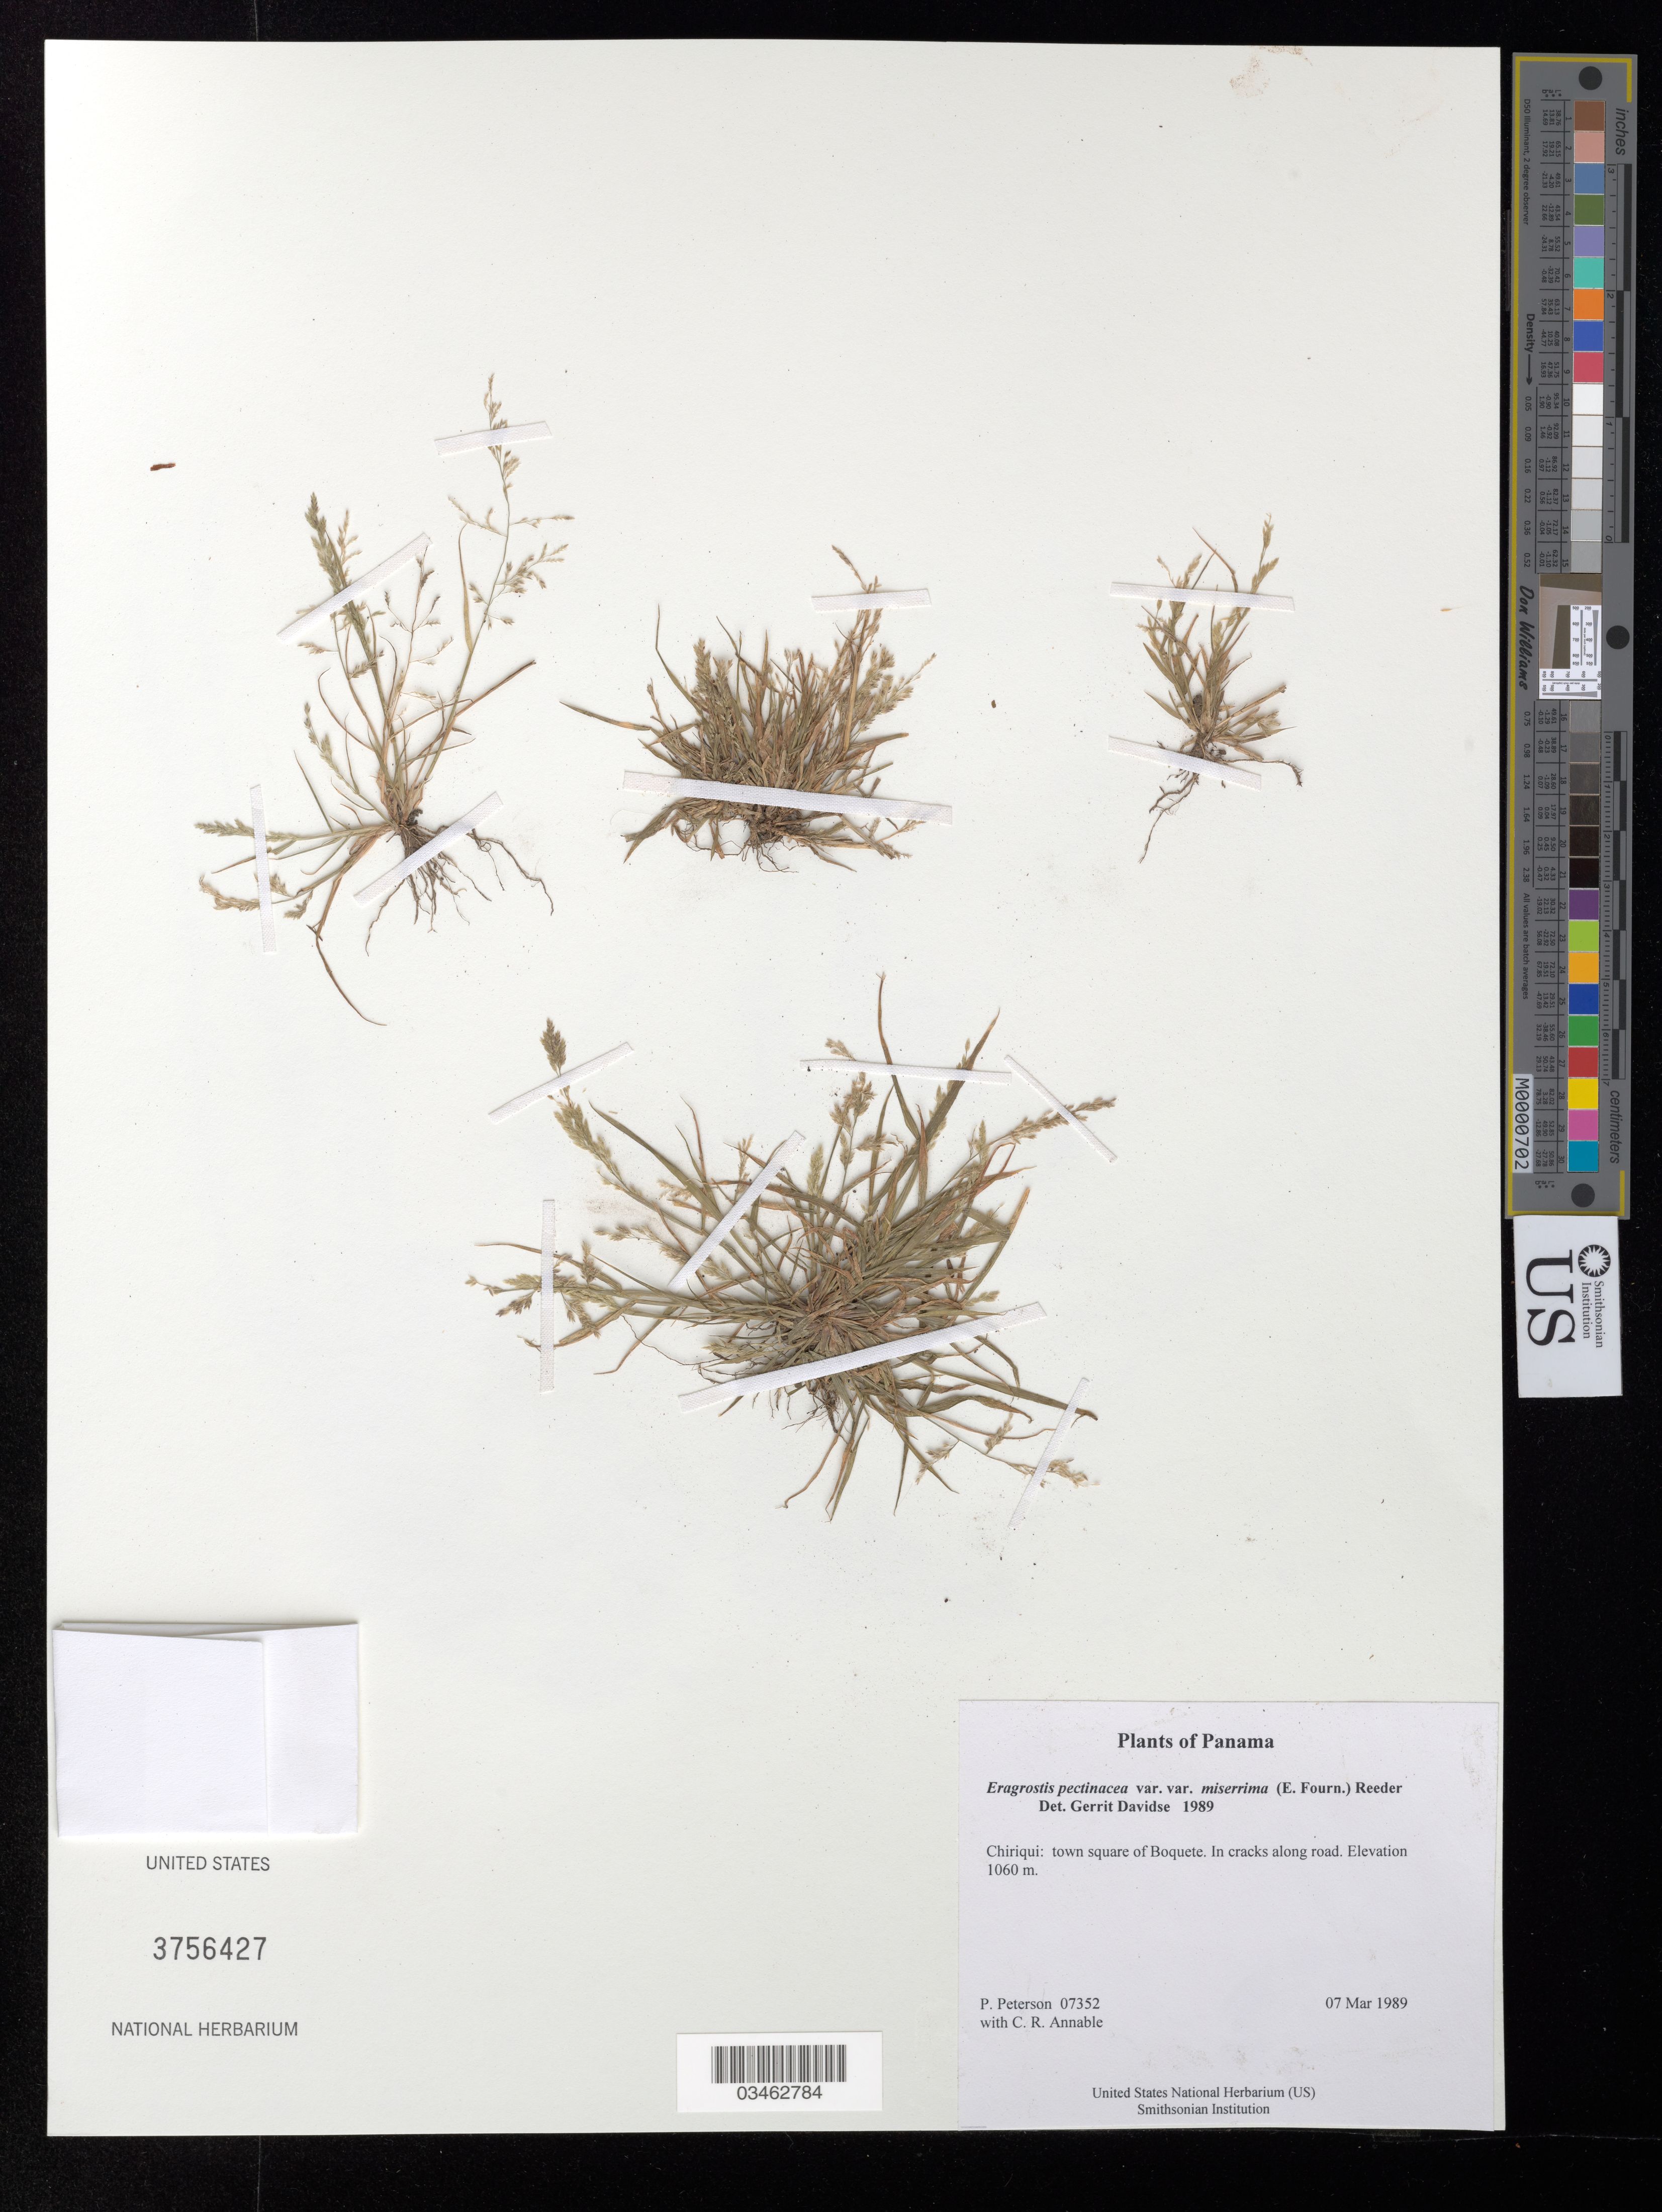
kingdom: Plantae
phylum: Tracheophyta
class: Liliopsida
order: Poales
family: Poaceae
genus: Eragrostis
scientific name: Eragrostis pectinacea var. miserrima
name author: (E. Fourn.) Reeder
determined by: Davidse, Gerrit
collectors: P. M. Peterson & C. R. Annable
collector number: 07352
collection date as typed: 07 Mar 1989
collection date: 1989-03-07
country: Panama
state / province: Chiriqui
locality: town square of Boquete.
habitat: In cracks along road.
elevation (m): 1060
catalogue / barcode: US 3756427